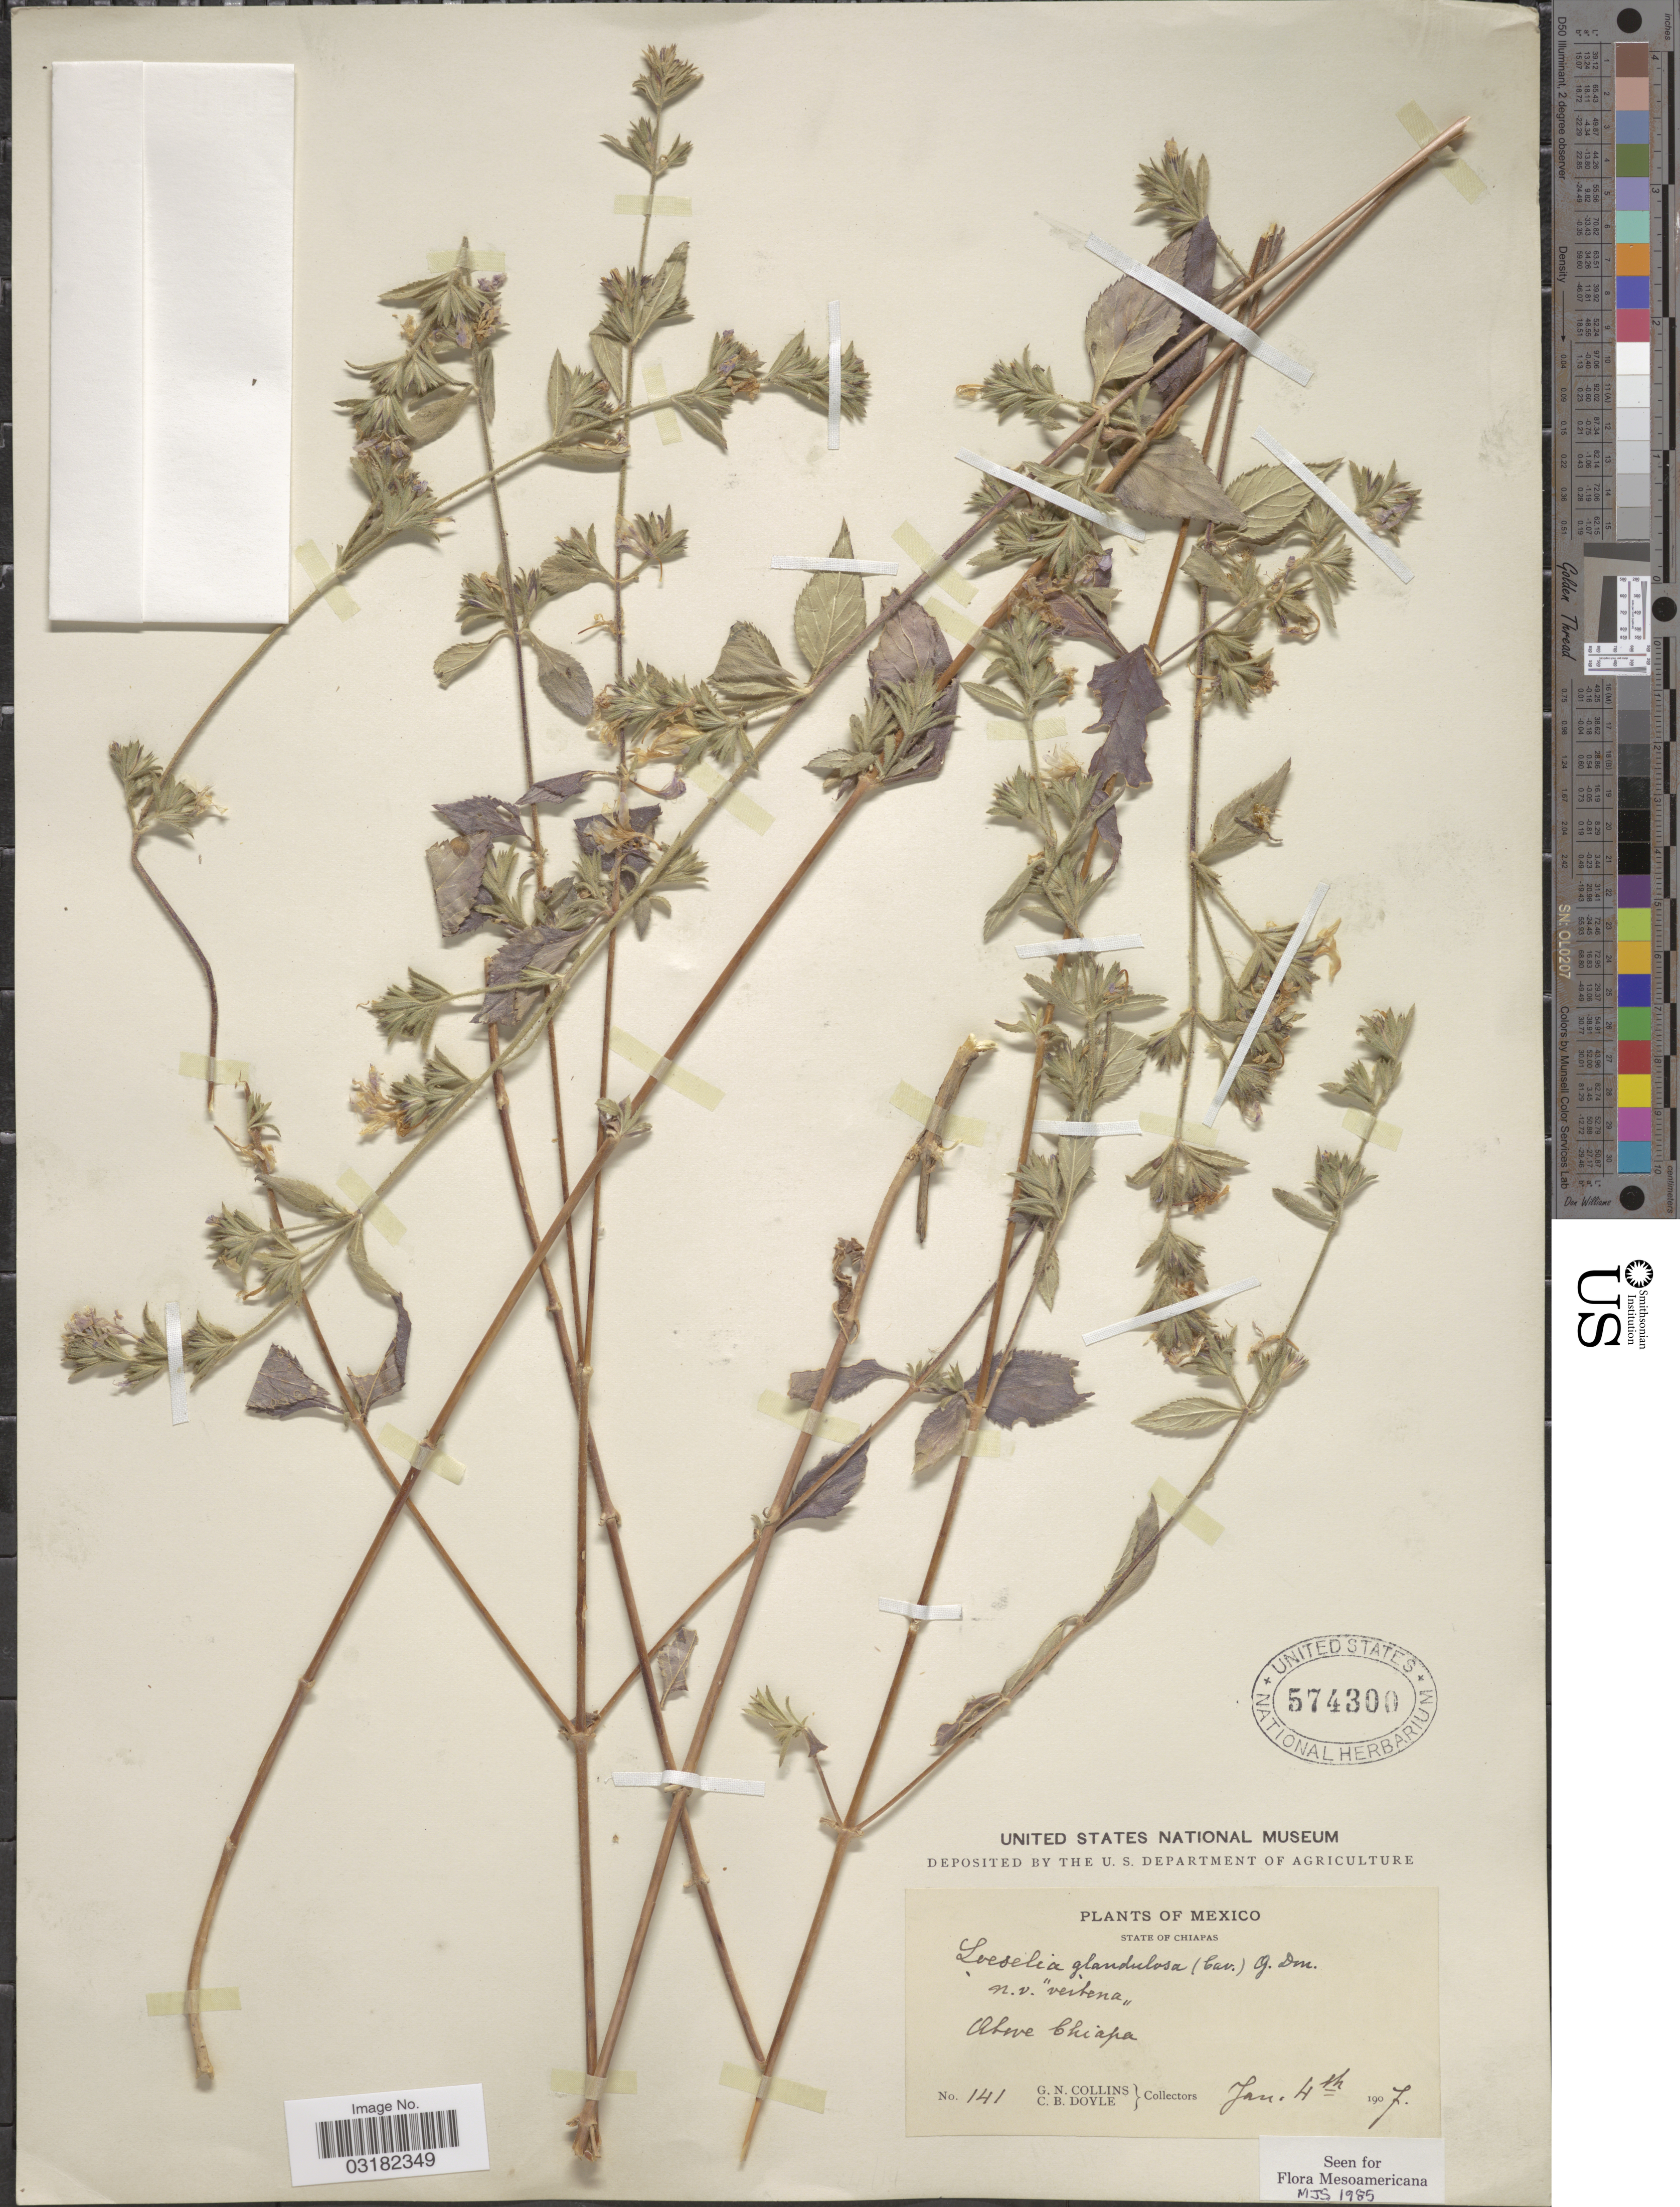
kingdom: Plantae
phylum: Tracheophyta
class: Magnoliopsida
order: Ericales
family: Polemoniaceae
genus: Loeselia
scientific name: Loeselia glandulosa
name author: (Cav.) G. Don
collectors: G. Collins & C. Doyle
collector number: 141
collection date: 1907-01-04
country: Mexico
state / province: Chiapas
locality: Above Chiapa.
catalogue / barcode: US 574300